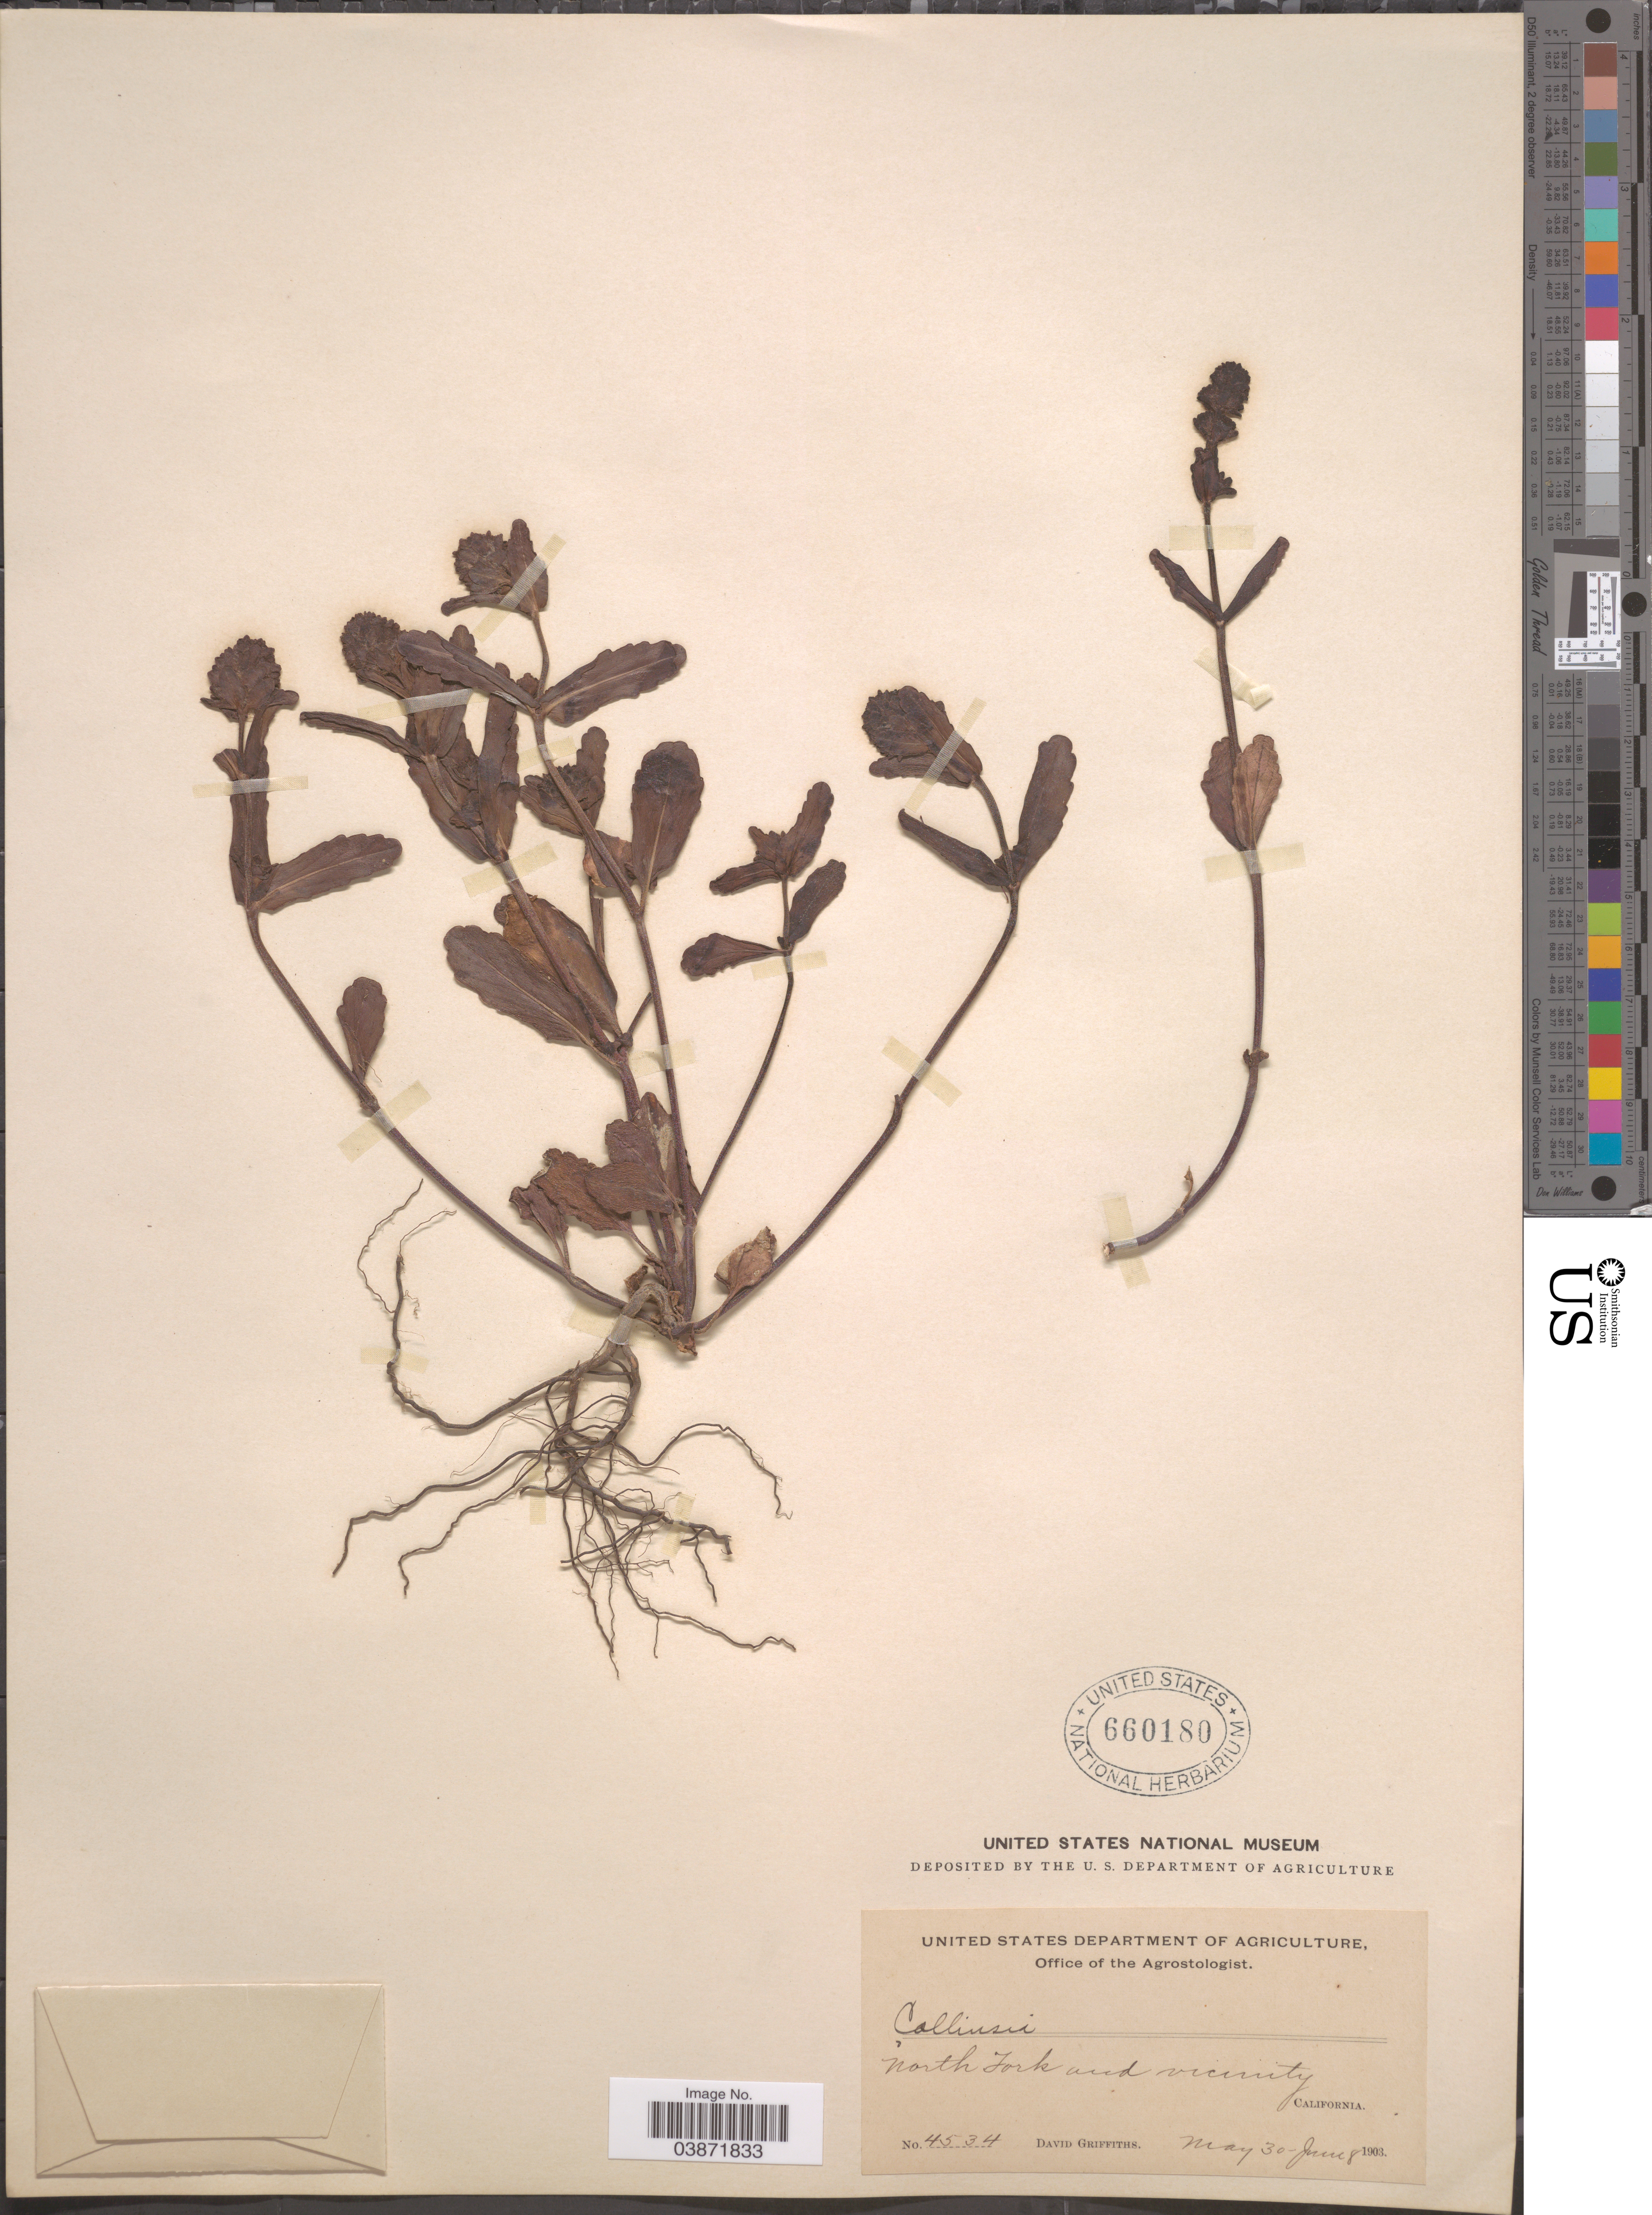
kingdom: Plantae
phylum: Tracheophyta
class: Magnoliopsida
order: Lamiales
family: Plantaginaceae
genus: Collinsia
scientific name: Collinsia sp.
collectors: D. Griffiths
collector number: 4534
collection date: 1903-05-30/1903-06-08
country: United States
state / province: California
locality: North Fork and vicinity.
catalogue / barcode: US 660180